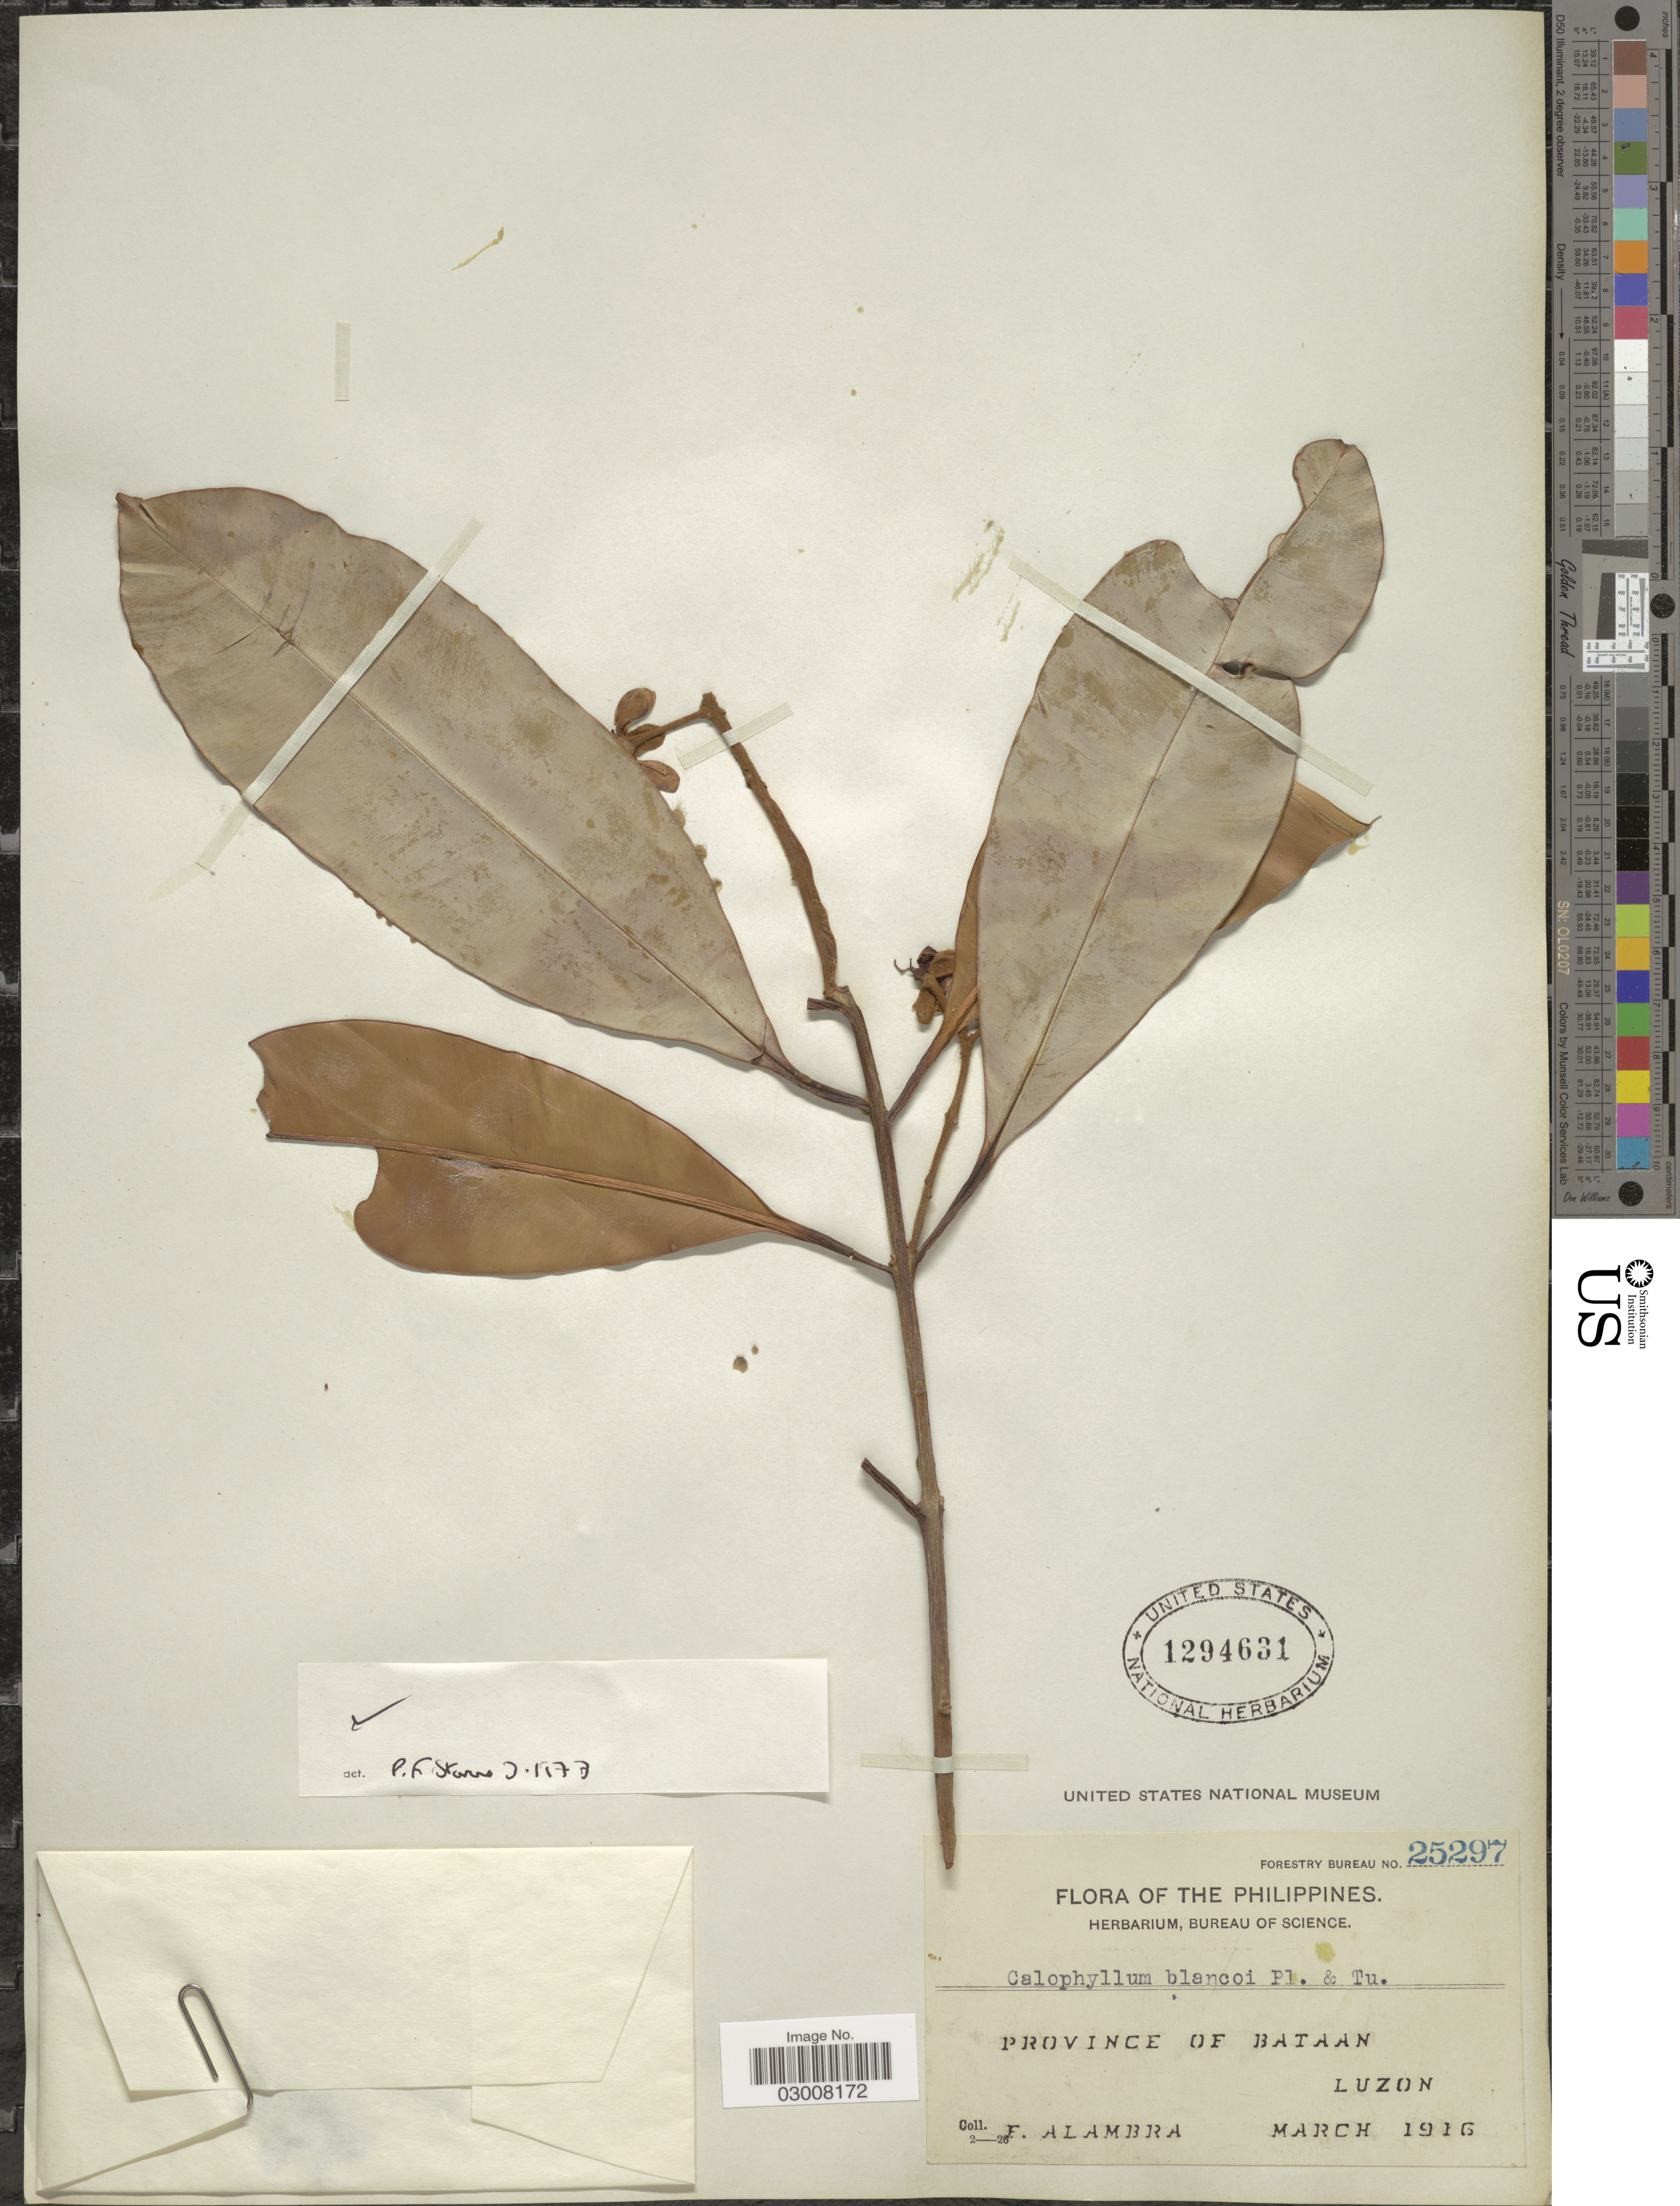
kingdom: Plantae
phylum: Tracheophyta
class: Magnoliopsida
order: Malpighiales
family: Calophyllaceae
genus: Calophyllum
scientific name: Calophyllum blancoi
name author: Planch. & Triana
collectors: F. Alambra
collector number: Forestry Bureau 25297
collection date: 1916-03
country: Philippines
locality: Province of Bataan, Luzon.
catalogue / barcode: US 1294631